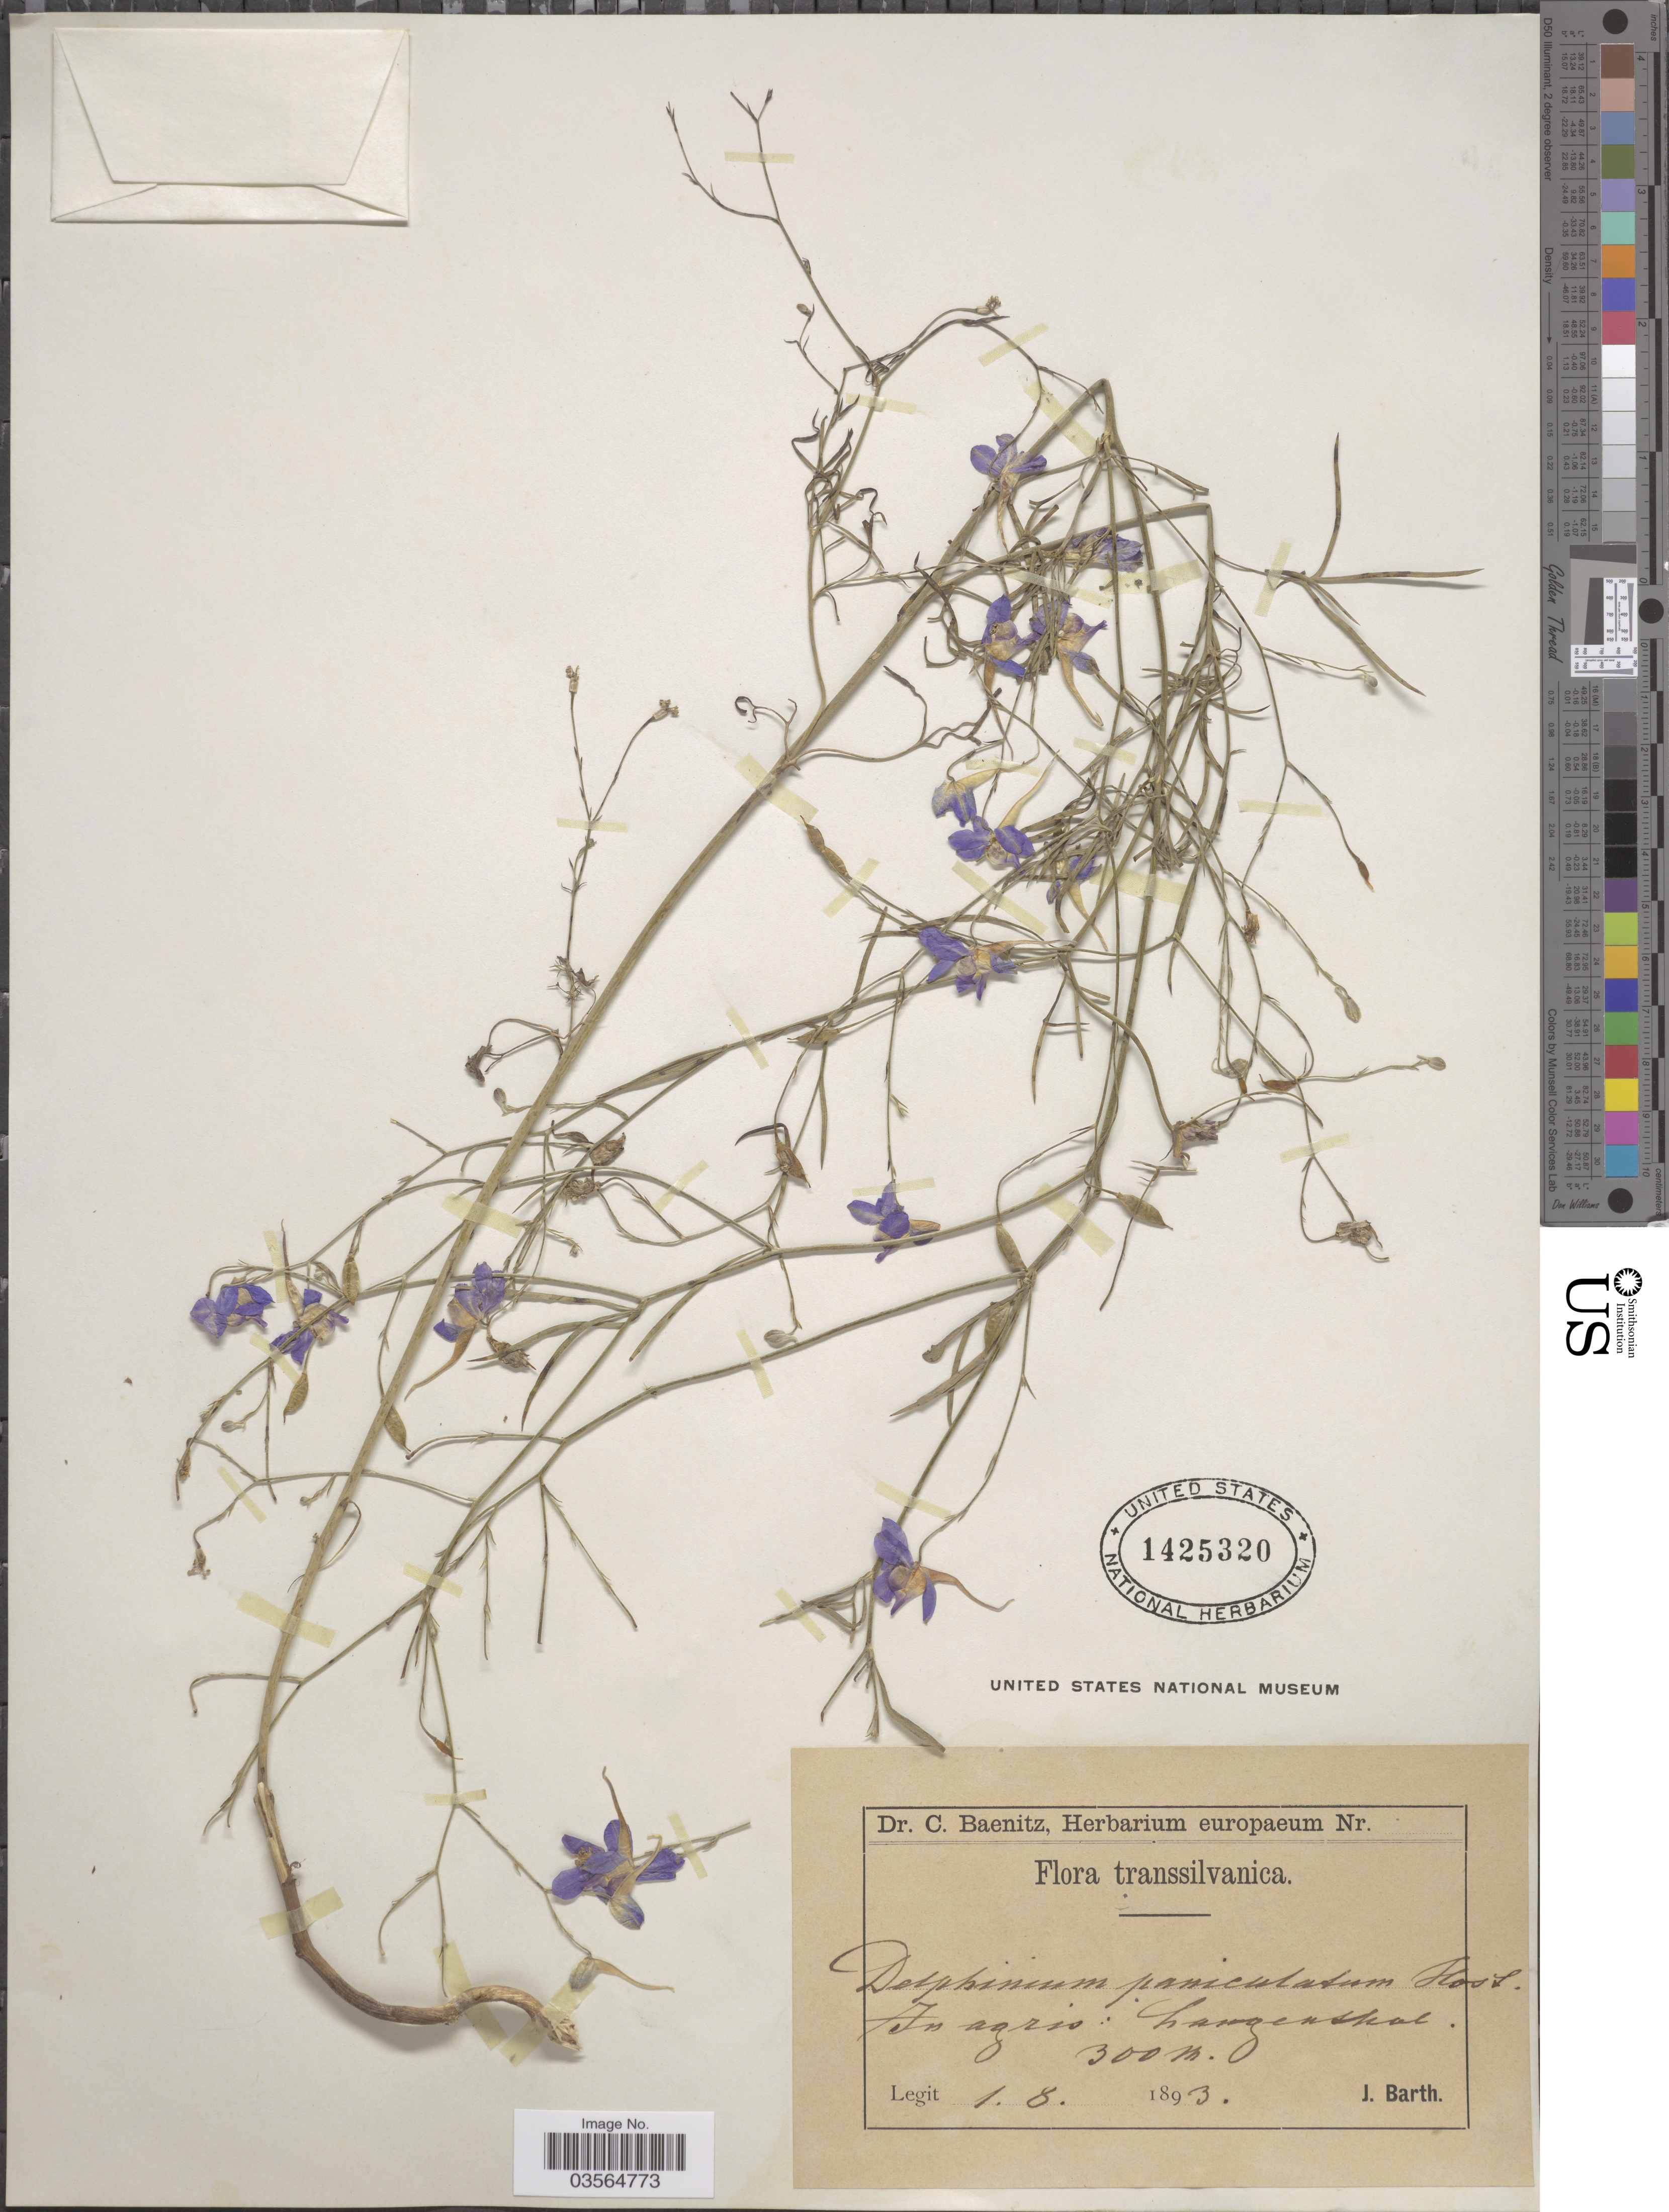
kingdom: Plantae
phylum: Tracheophyta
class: Magnoliopsida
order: Ranunculales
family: Ranunculaceae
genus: Delphinium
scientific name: Delphinium paniculatum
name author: Host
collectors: J. Barth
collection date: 1893-08-01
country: Romania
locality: Transsilvanica. In agris: Langenthal.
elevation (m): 300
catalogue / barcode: US 1425320